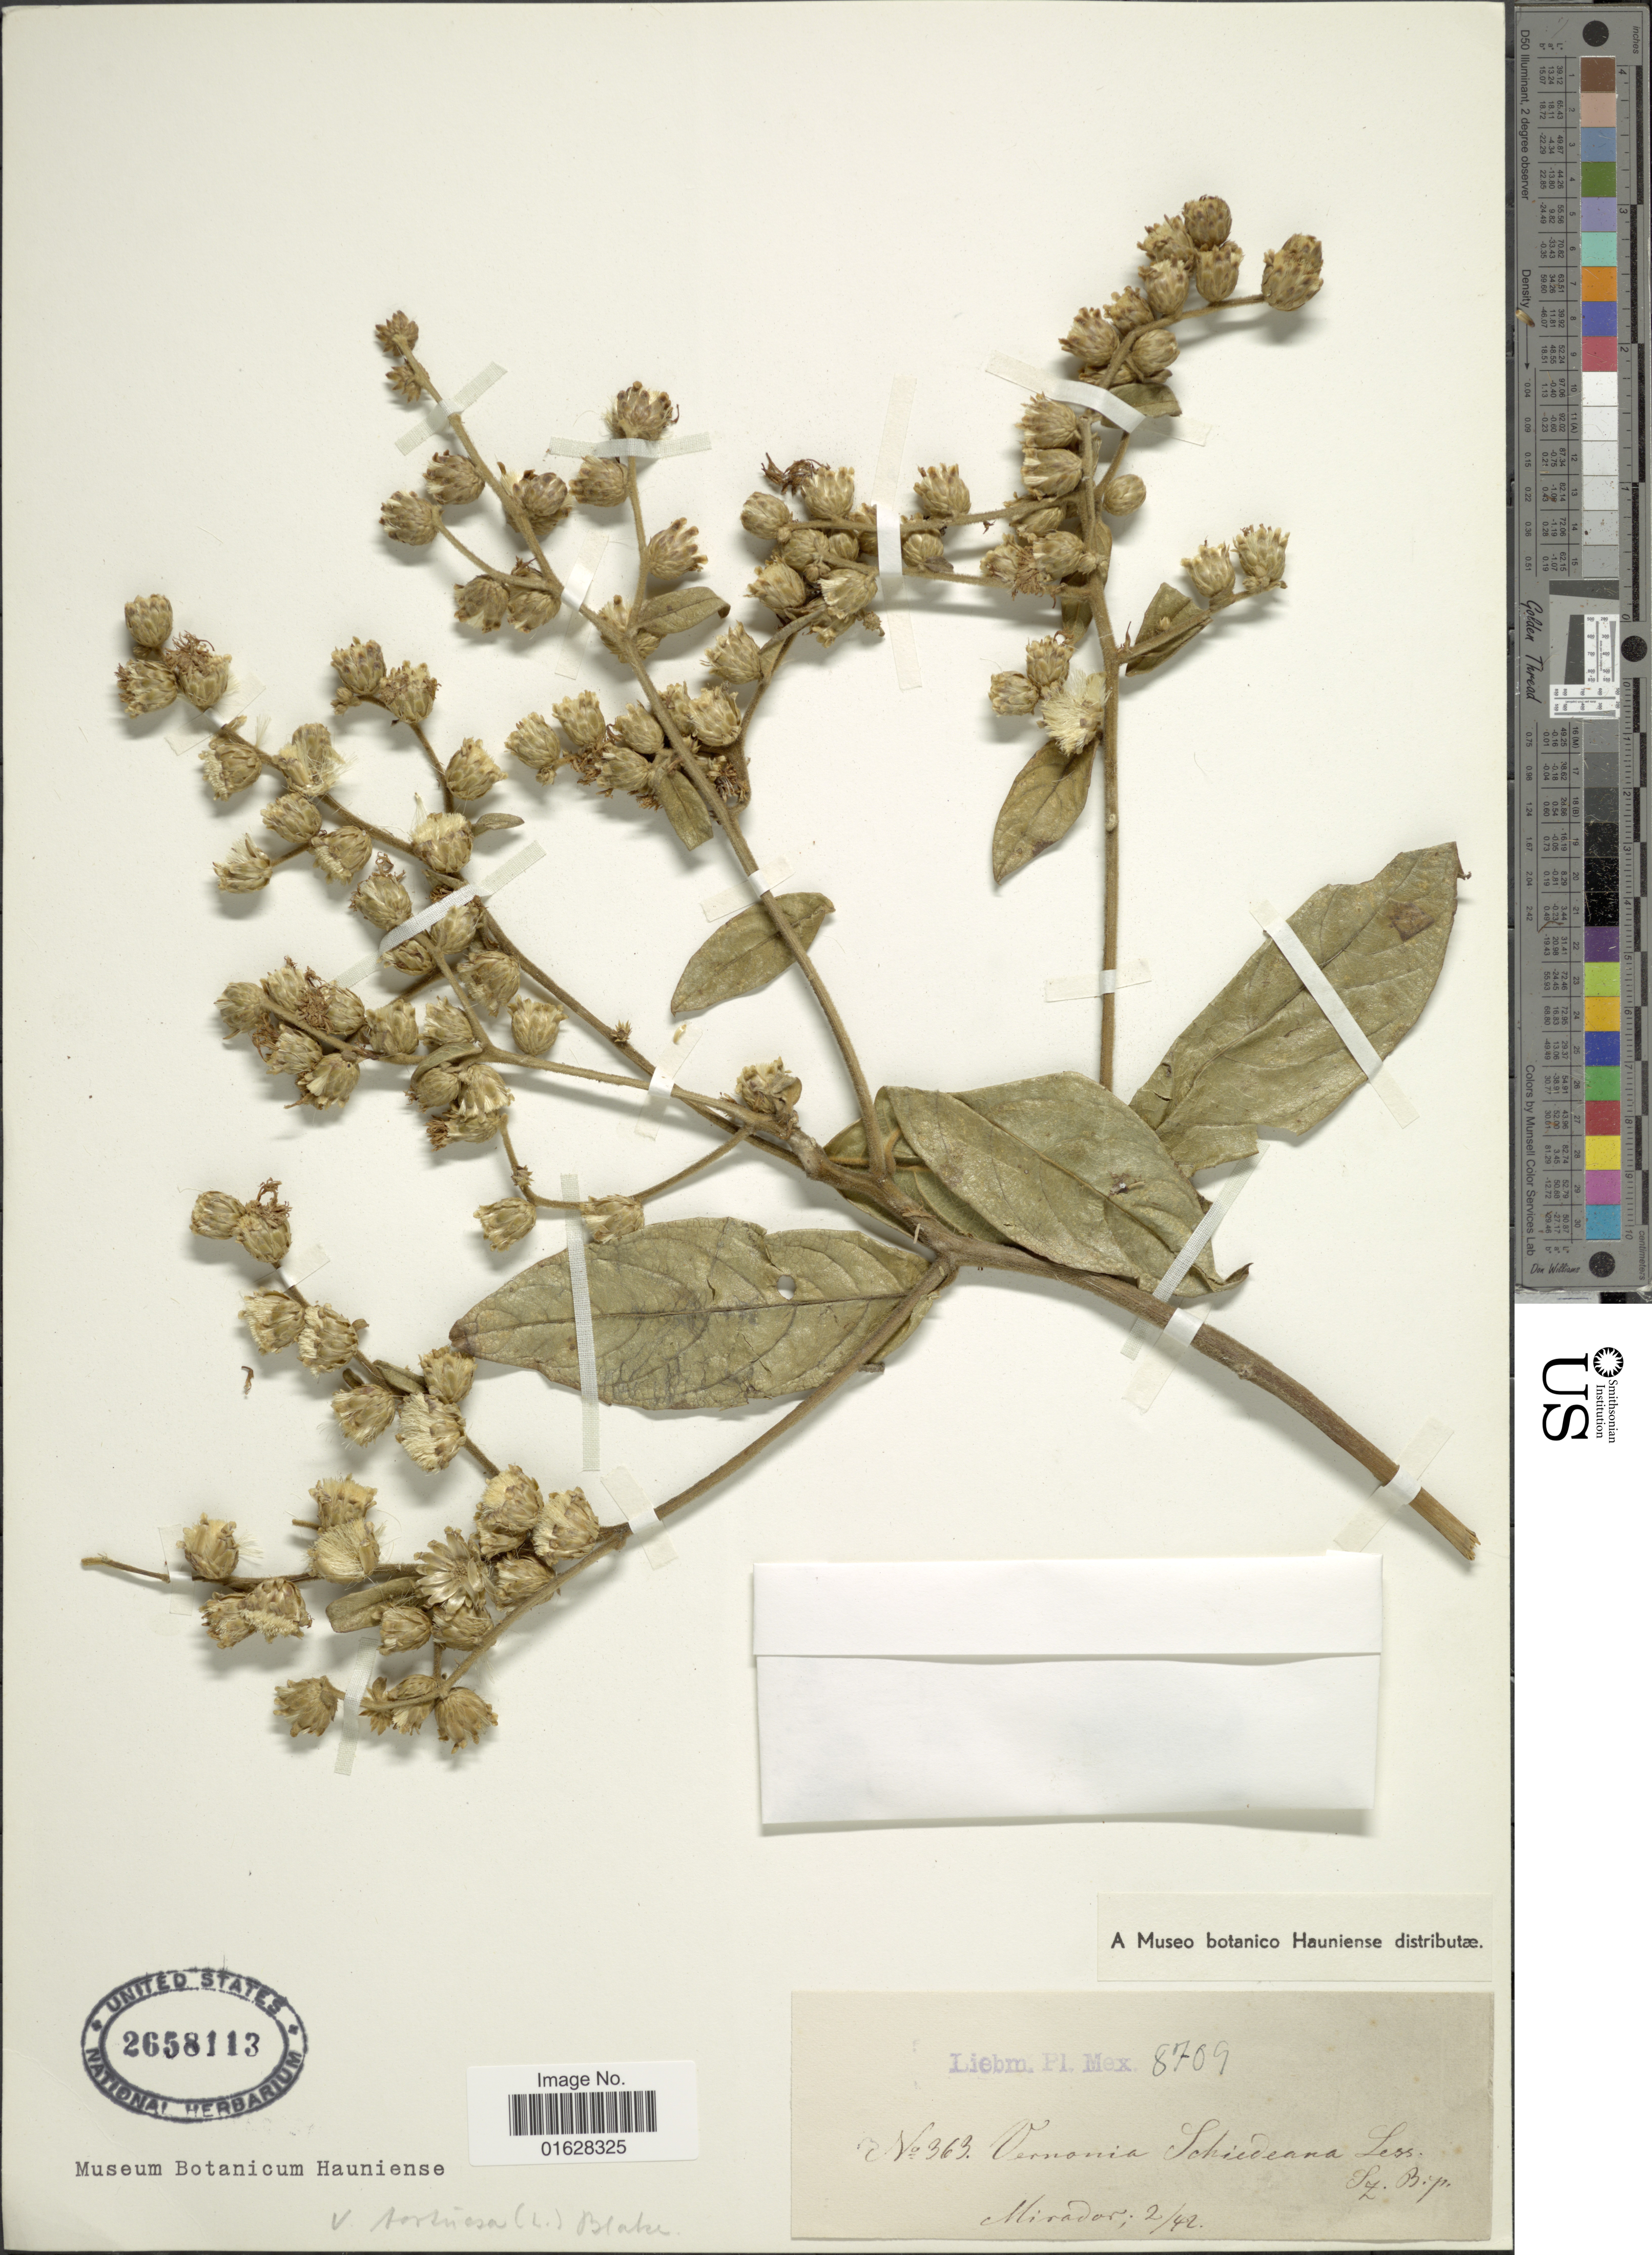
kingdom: Plantae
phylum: Tracheophyta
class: Magnoliopsida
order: Asterales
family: Asteraceae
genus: Lepidaploa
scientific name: Lepidaploa tortuosa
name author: (L.) H. Rob.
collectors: F. M. Liebmann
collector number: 8709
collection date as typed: Transcribed d/m/y: /3/42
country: Mexico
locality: Mex., Mirador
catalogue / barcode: US 2658113